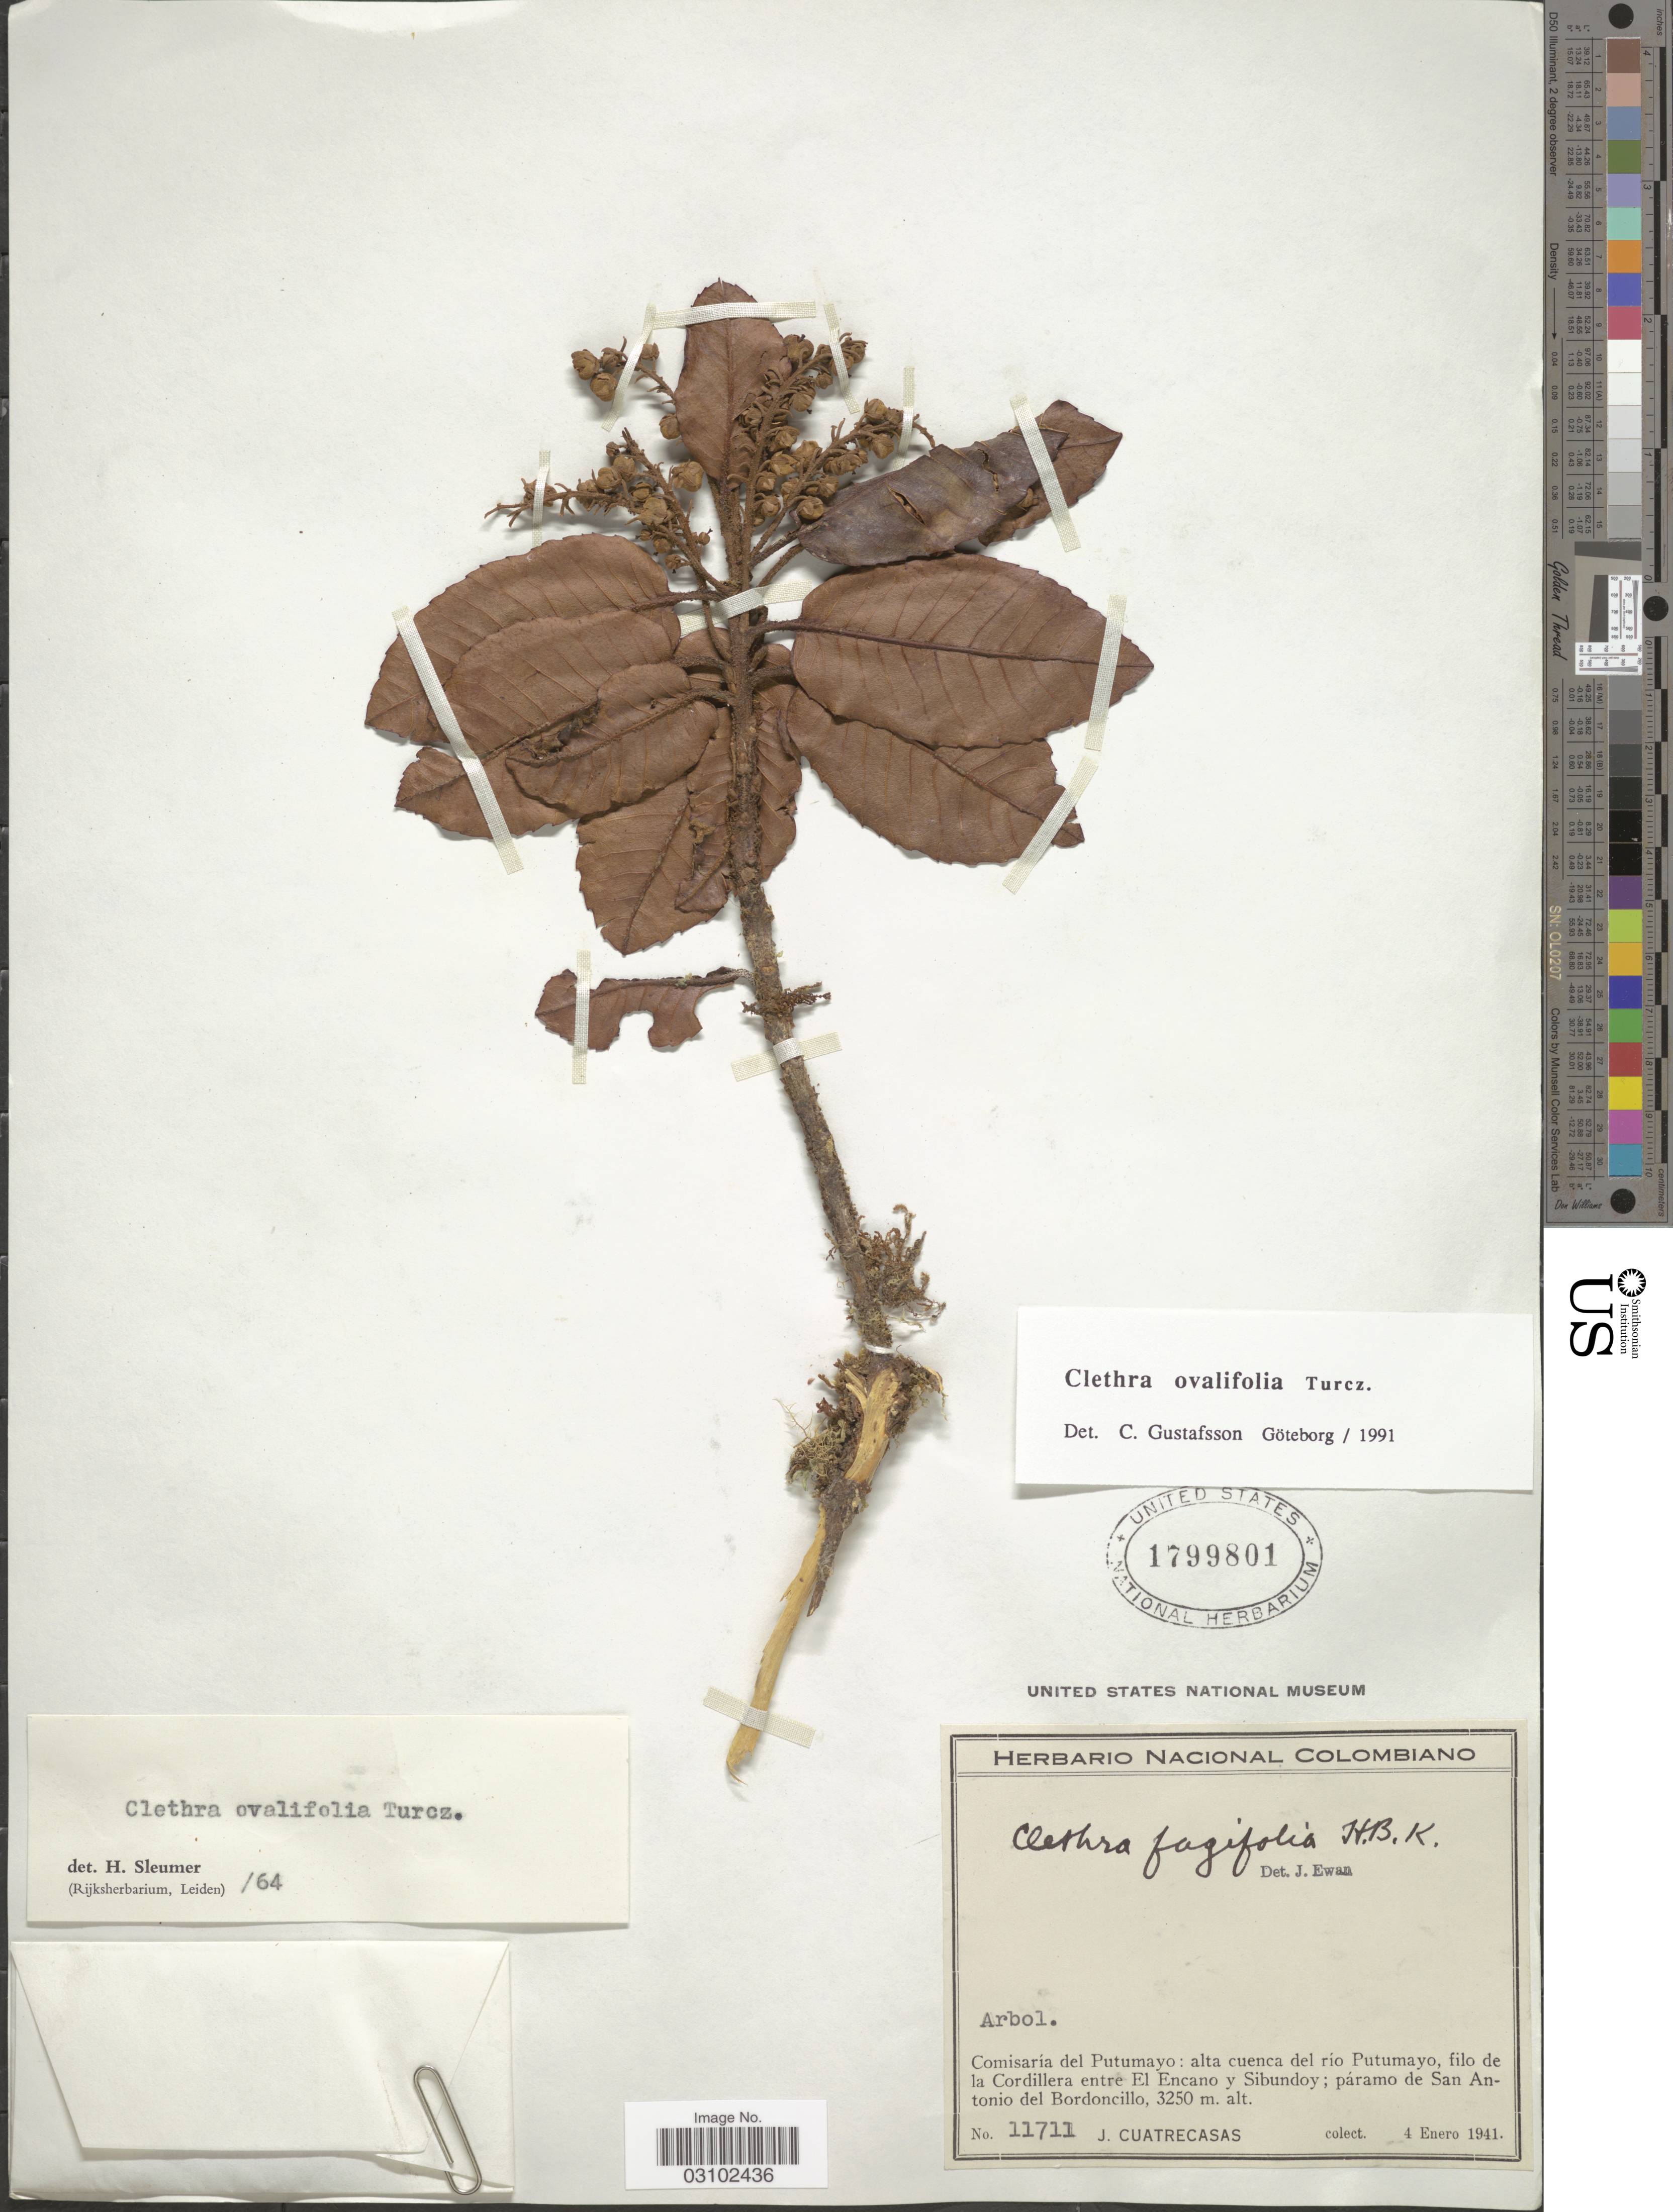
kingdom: Plantae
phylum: Tracheophyta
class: Magnoliopsida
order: Ericales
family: Clethraceae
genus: Clethra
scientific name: Clethra ovalifolia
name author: Turcz.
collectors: J. Cuatrecasas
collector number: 11711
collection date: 1941-01-04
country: Colombia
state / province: Putumayo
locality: Comisaría del Putumayo: alta cuenca del rio Putumayo, filo de la Cordillera entre El Encano y Sibundoy; páramo de San Antonio del Bordoncillo.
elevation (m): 3250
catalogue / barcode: US 1799801